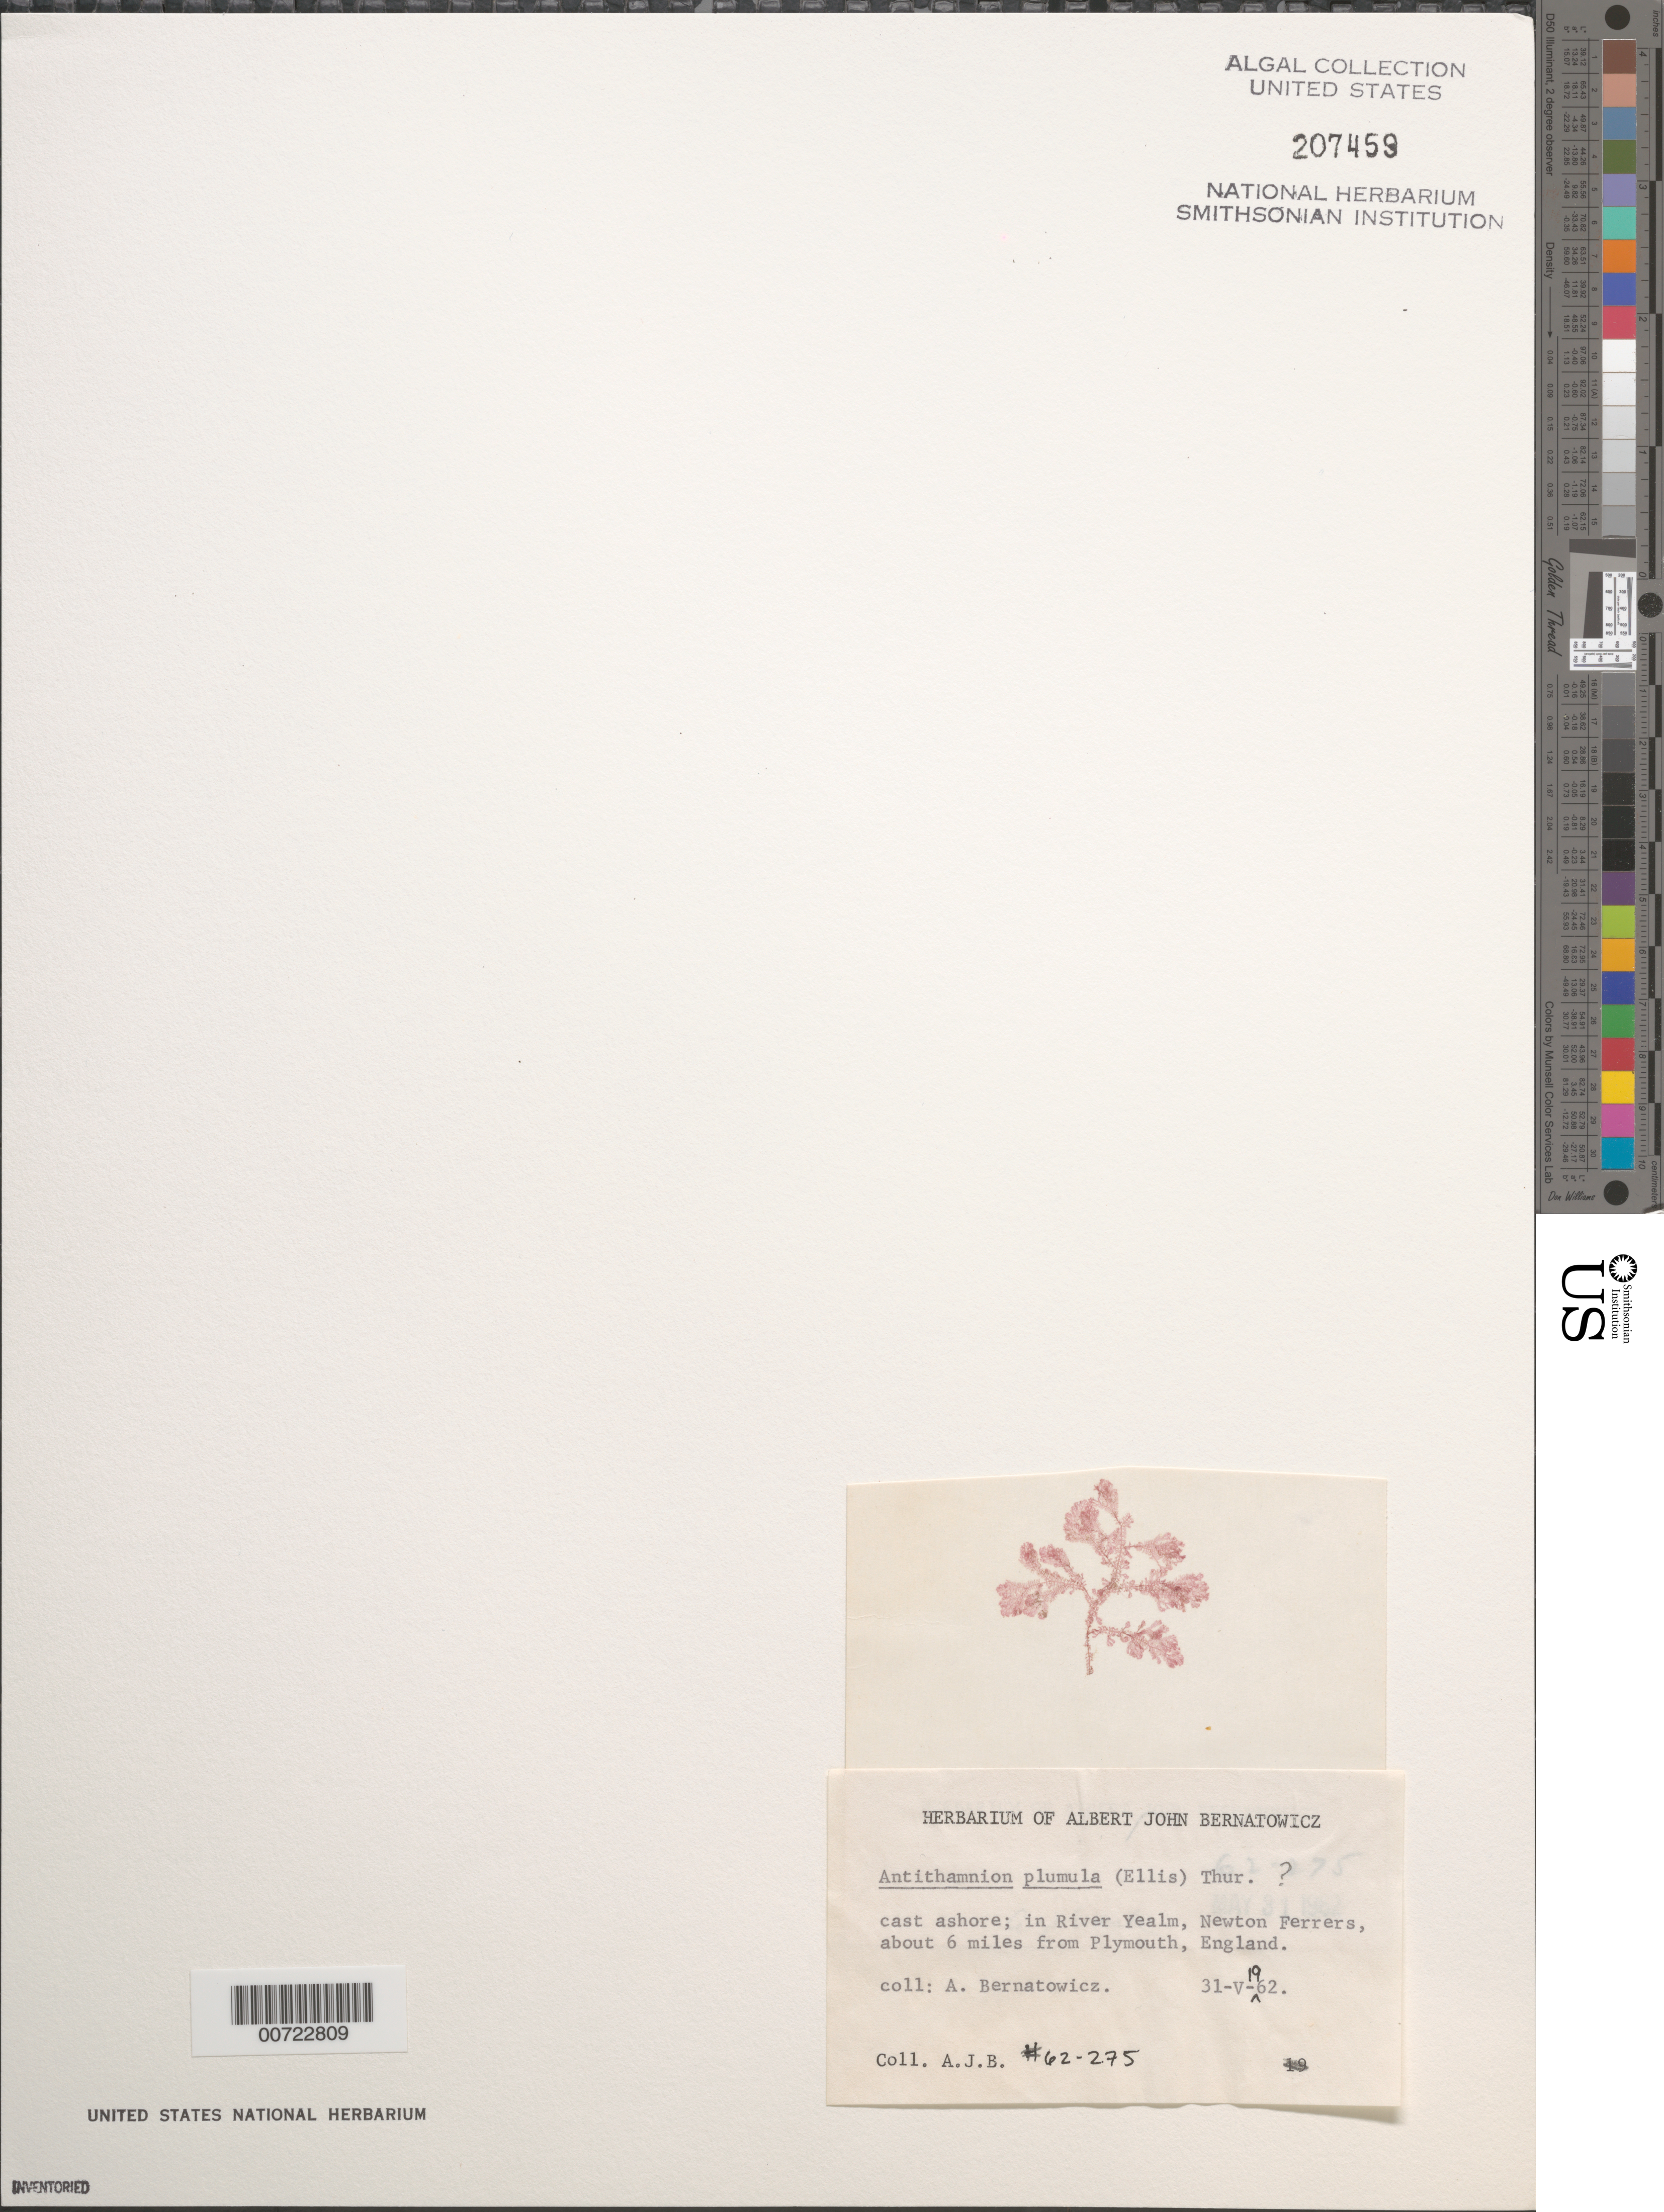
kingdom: Plantae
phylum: Rhodophyta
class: Florideophyceae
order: Ceramiales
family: Ceramiaceae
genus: Pterothamnion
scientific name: Pterothamnion plumula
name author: (J. Ellis) Näg.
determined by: Algae name updating Project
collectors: A. Bernatowicz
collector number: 62-275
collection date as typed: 31 May 1962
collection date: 1962-05-31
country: United Kingdom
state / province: England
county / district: Devon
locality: River Yealm, Newton Ferrers, ca. 6 miles near Plymouth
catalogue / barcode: US 207459